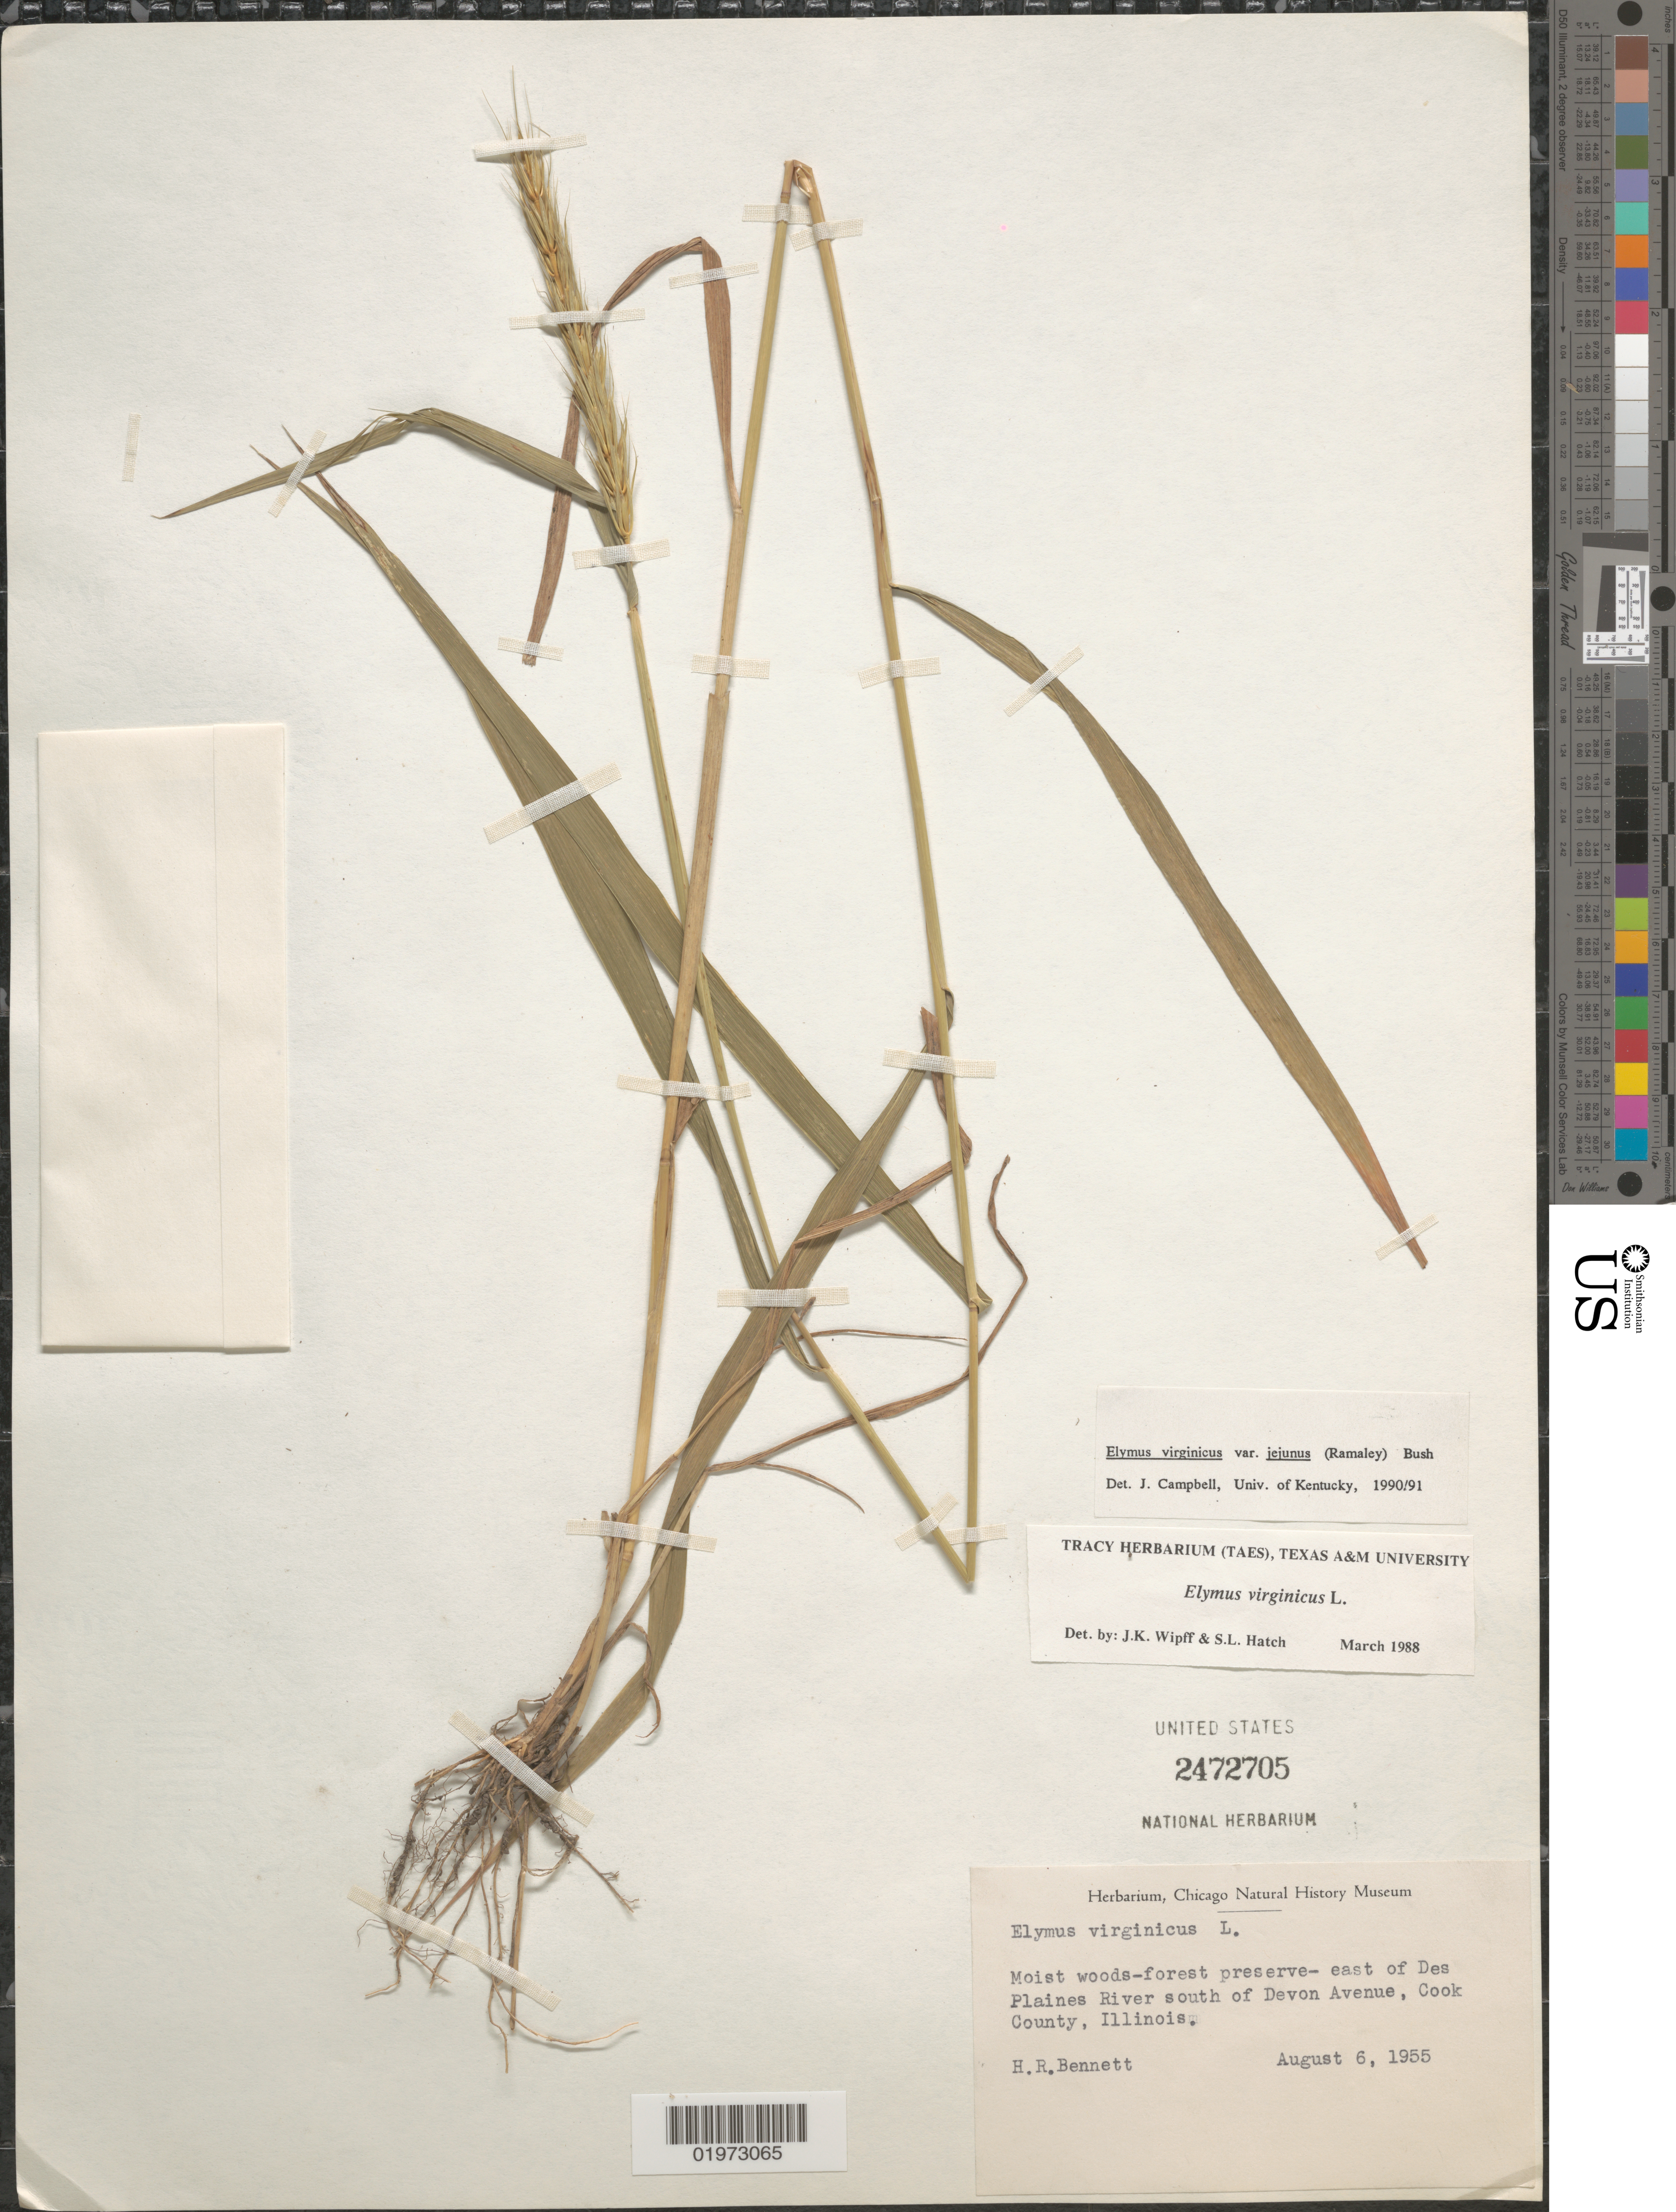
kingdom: Plantae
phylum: Tracheophyta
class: Liliopsida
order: Poales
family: Poaceae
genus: Elymus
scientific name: Elymus virginicus var. virginicus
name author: L.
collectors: H. R. Bennett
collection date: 1955-08-06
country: United States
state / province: Illinois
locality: Moist woods-forest preserve- east of Des Plaines River south of Devon Avenue, Cook County.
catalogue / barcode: US 2472705